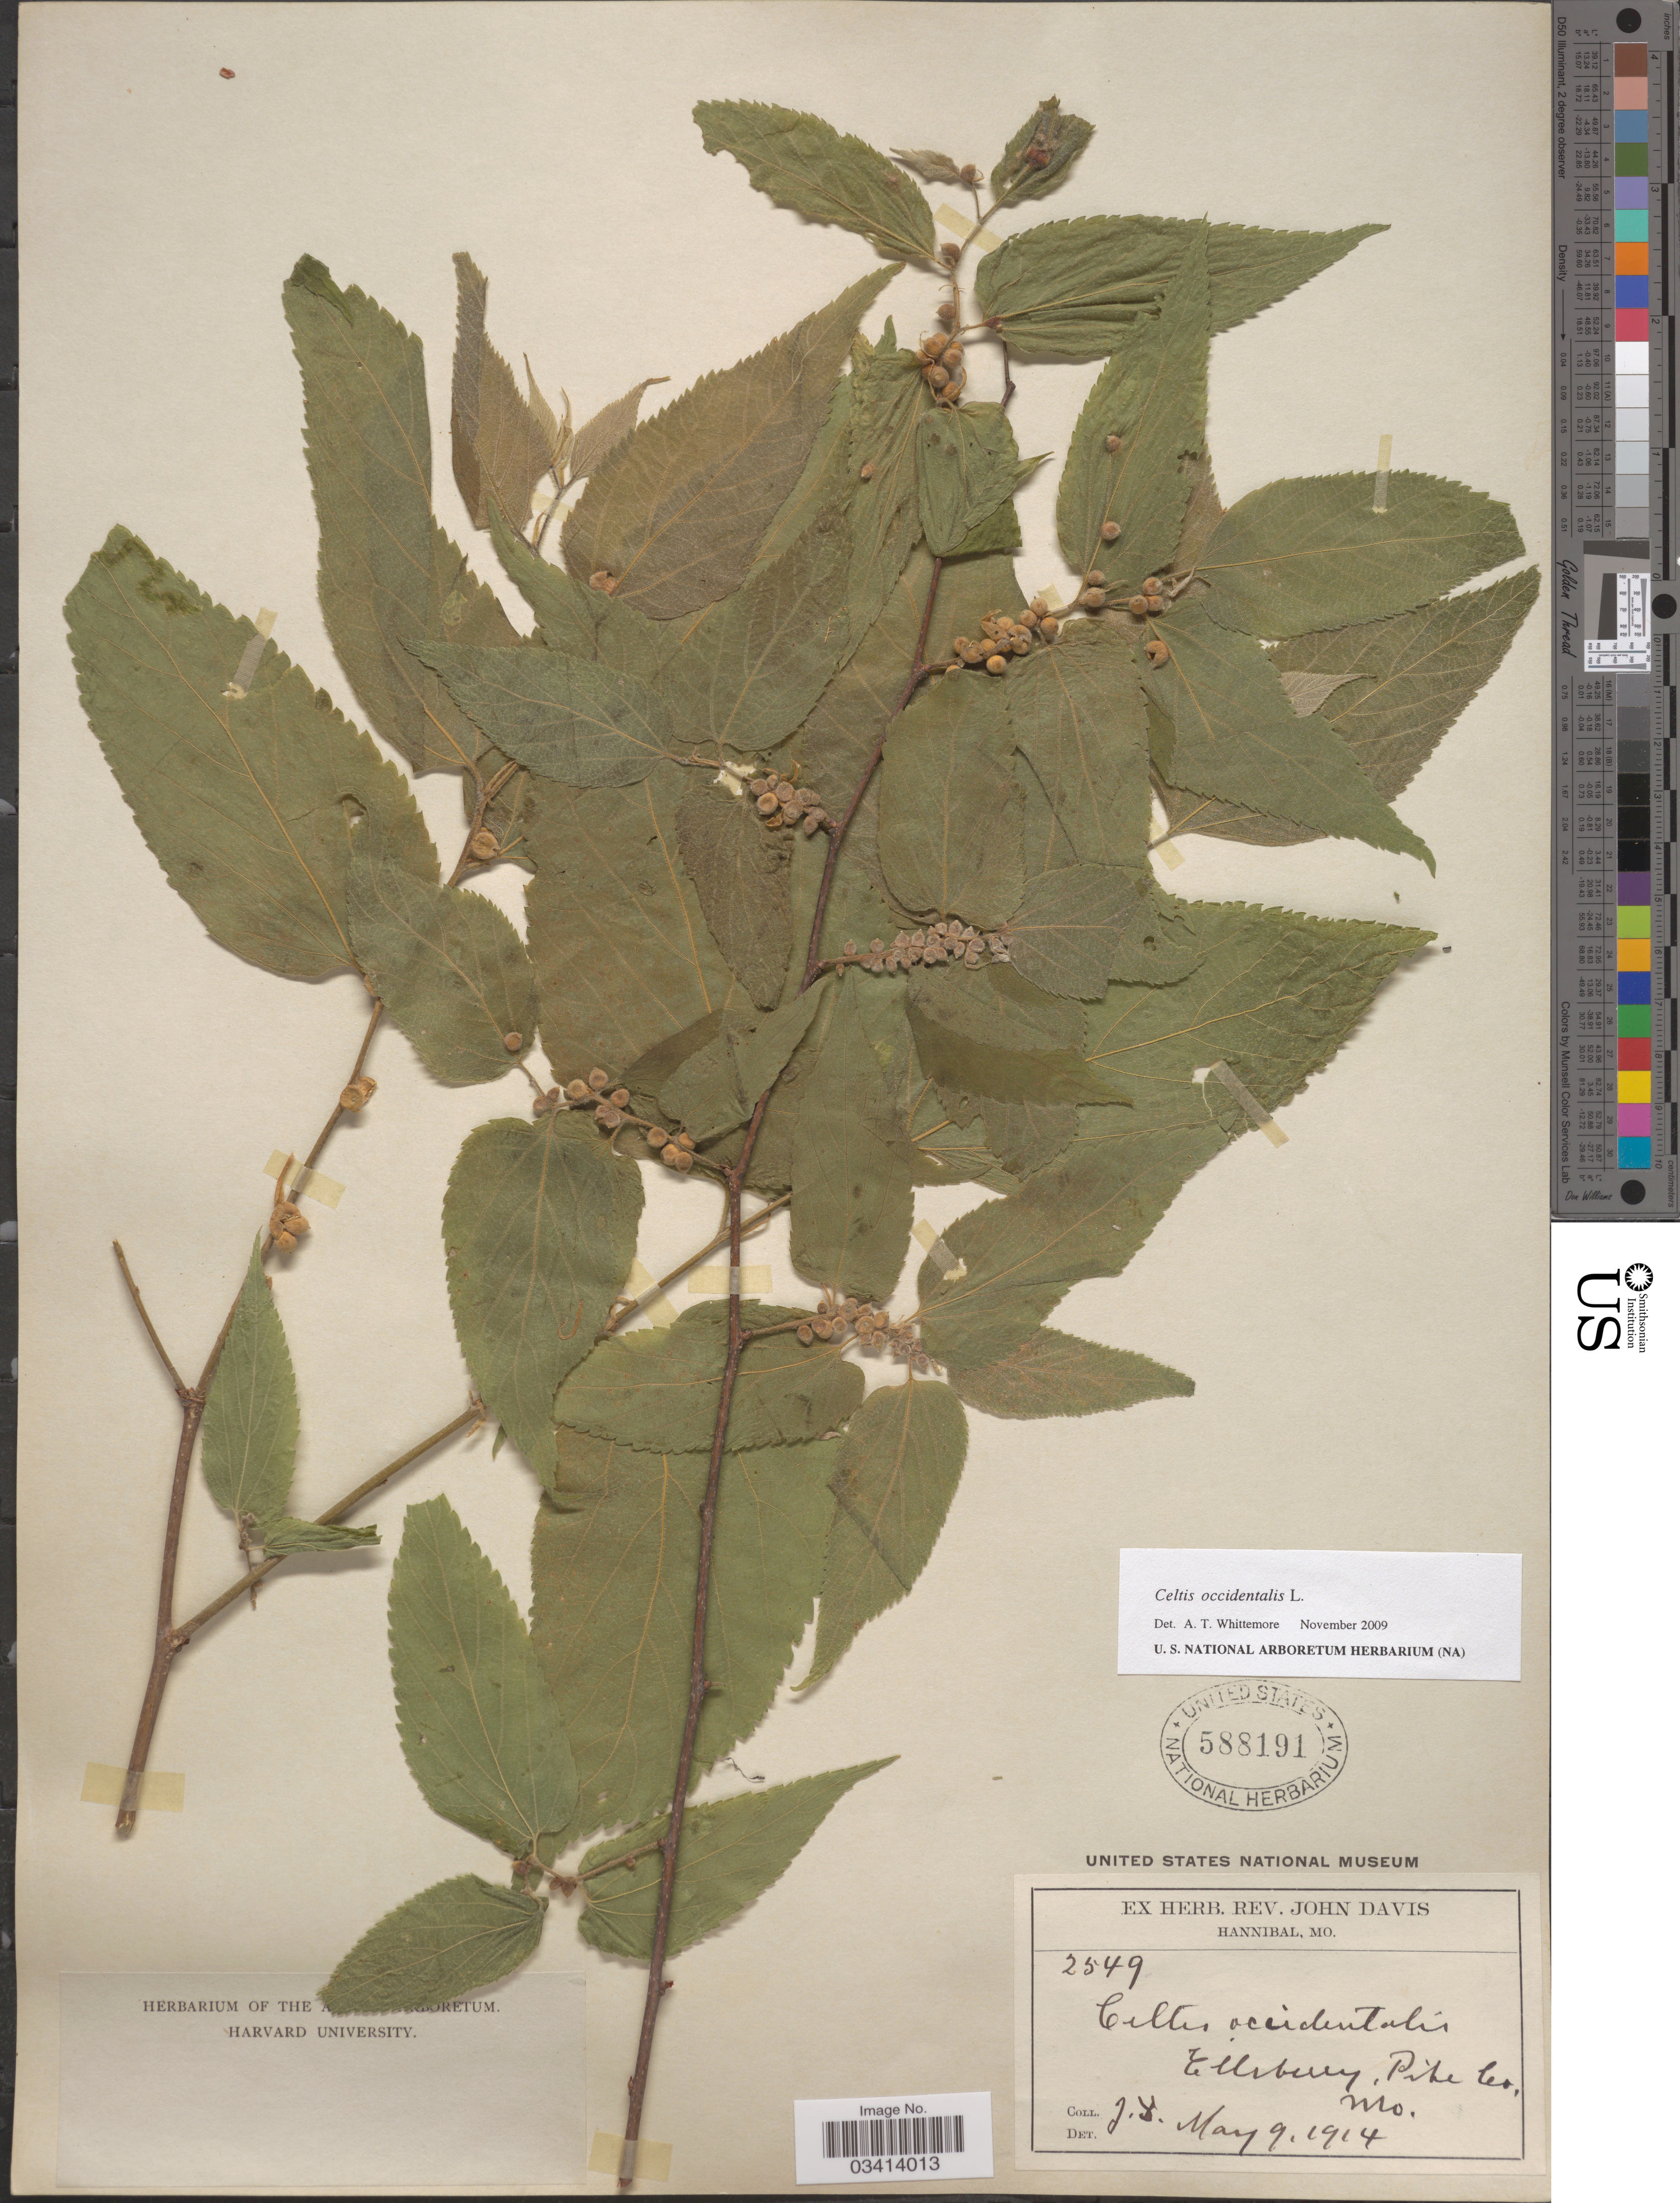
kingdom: Plantae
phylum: Tracheophyta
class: Magnoliopsida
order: Rosales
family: Cannabaceae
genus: Celtis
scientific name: Celtis occidentalis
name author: L.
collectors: J. Davis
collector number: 2549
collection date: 1914-05-09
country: United States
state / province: Missouri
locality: Ellsbury, Pike Co.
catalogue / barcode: US 588191